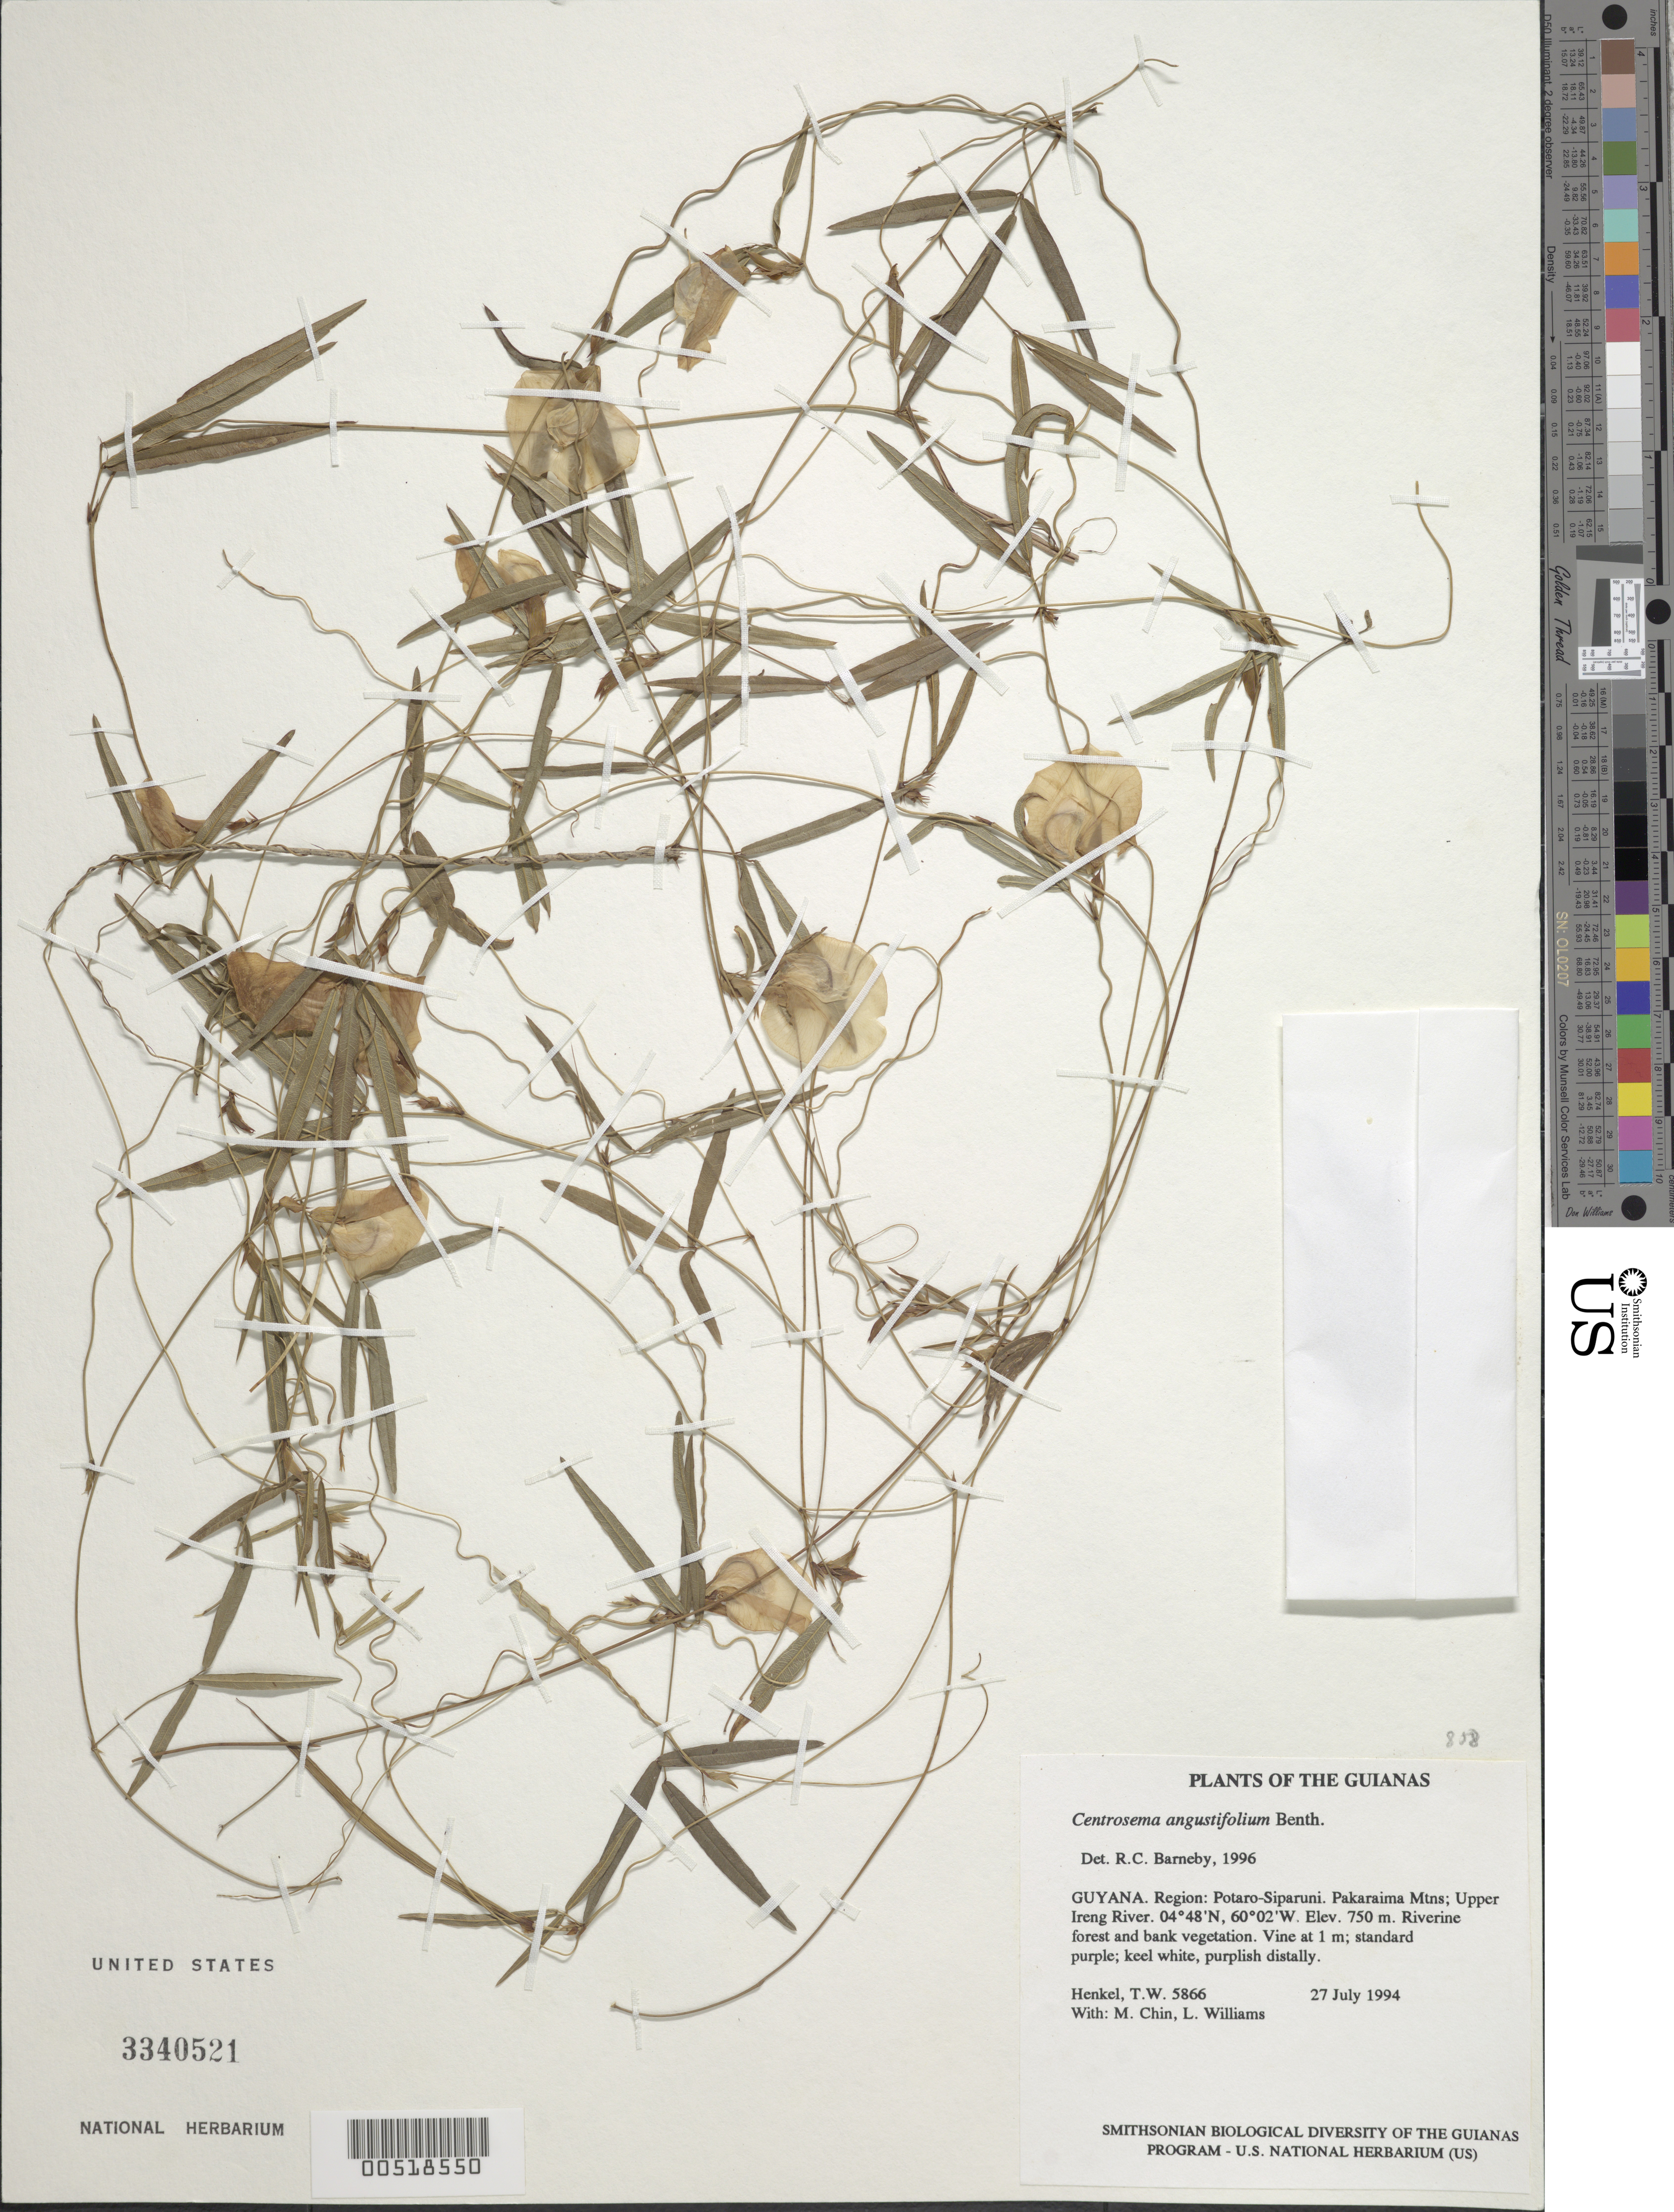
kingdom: Plantae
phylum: Tracheophyta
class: Magnoliopsida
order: Fabales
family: Fabaceae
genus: Centrosema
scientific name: Centrosema angustifolium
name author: (Kunth) Benth.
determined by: Barneby, Rupert C., (NY)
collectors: T. Henkel, M. Chin & L. Williams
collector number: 5866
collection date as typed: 27 July 1994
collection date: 1994-07-27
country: Guyana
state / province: Potaro-Siparuni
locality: Pakaraima Mtns; Upper Ireng River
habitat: Riverine forest and bank vegetation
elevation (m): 750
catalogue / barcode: US 3340521